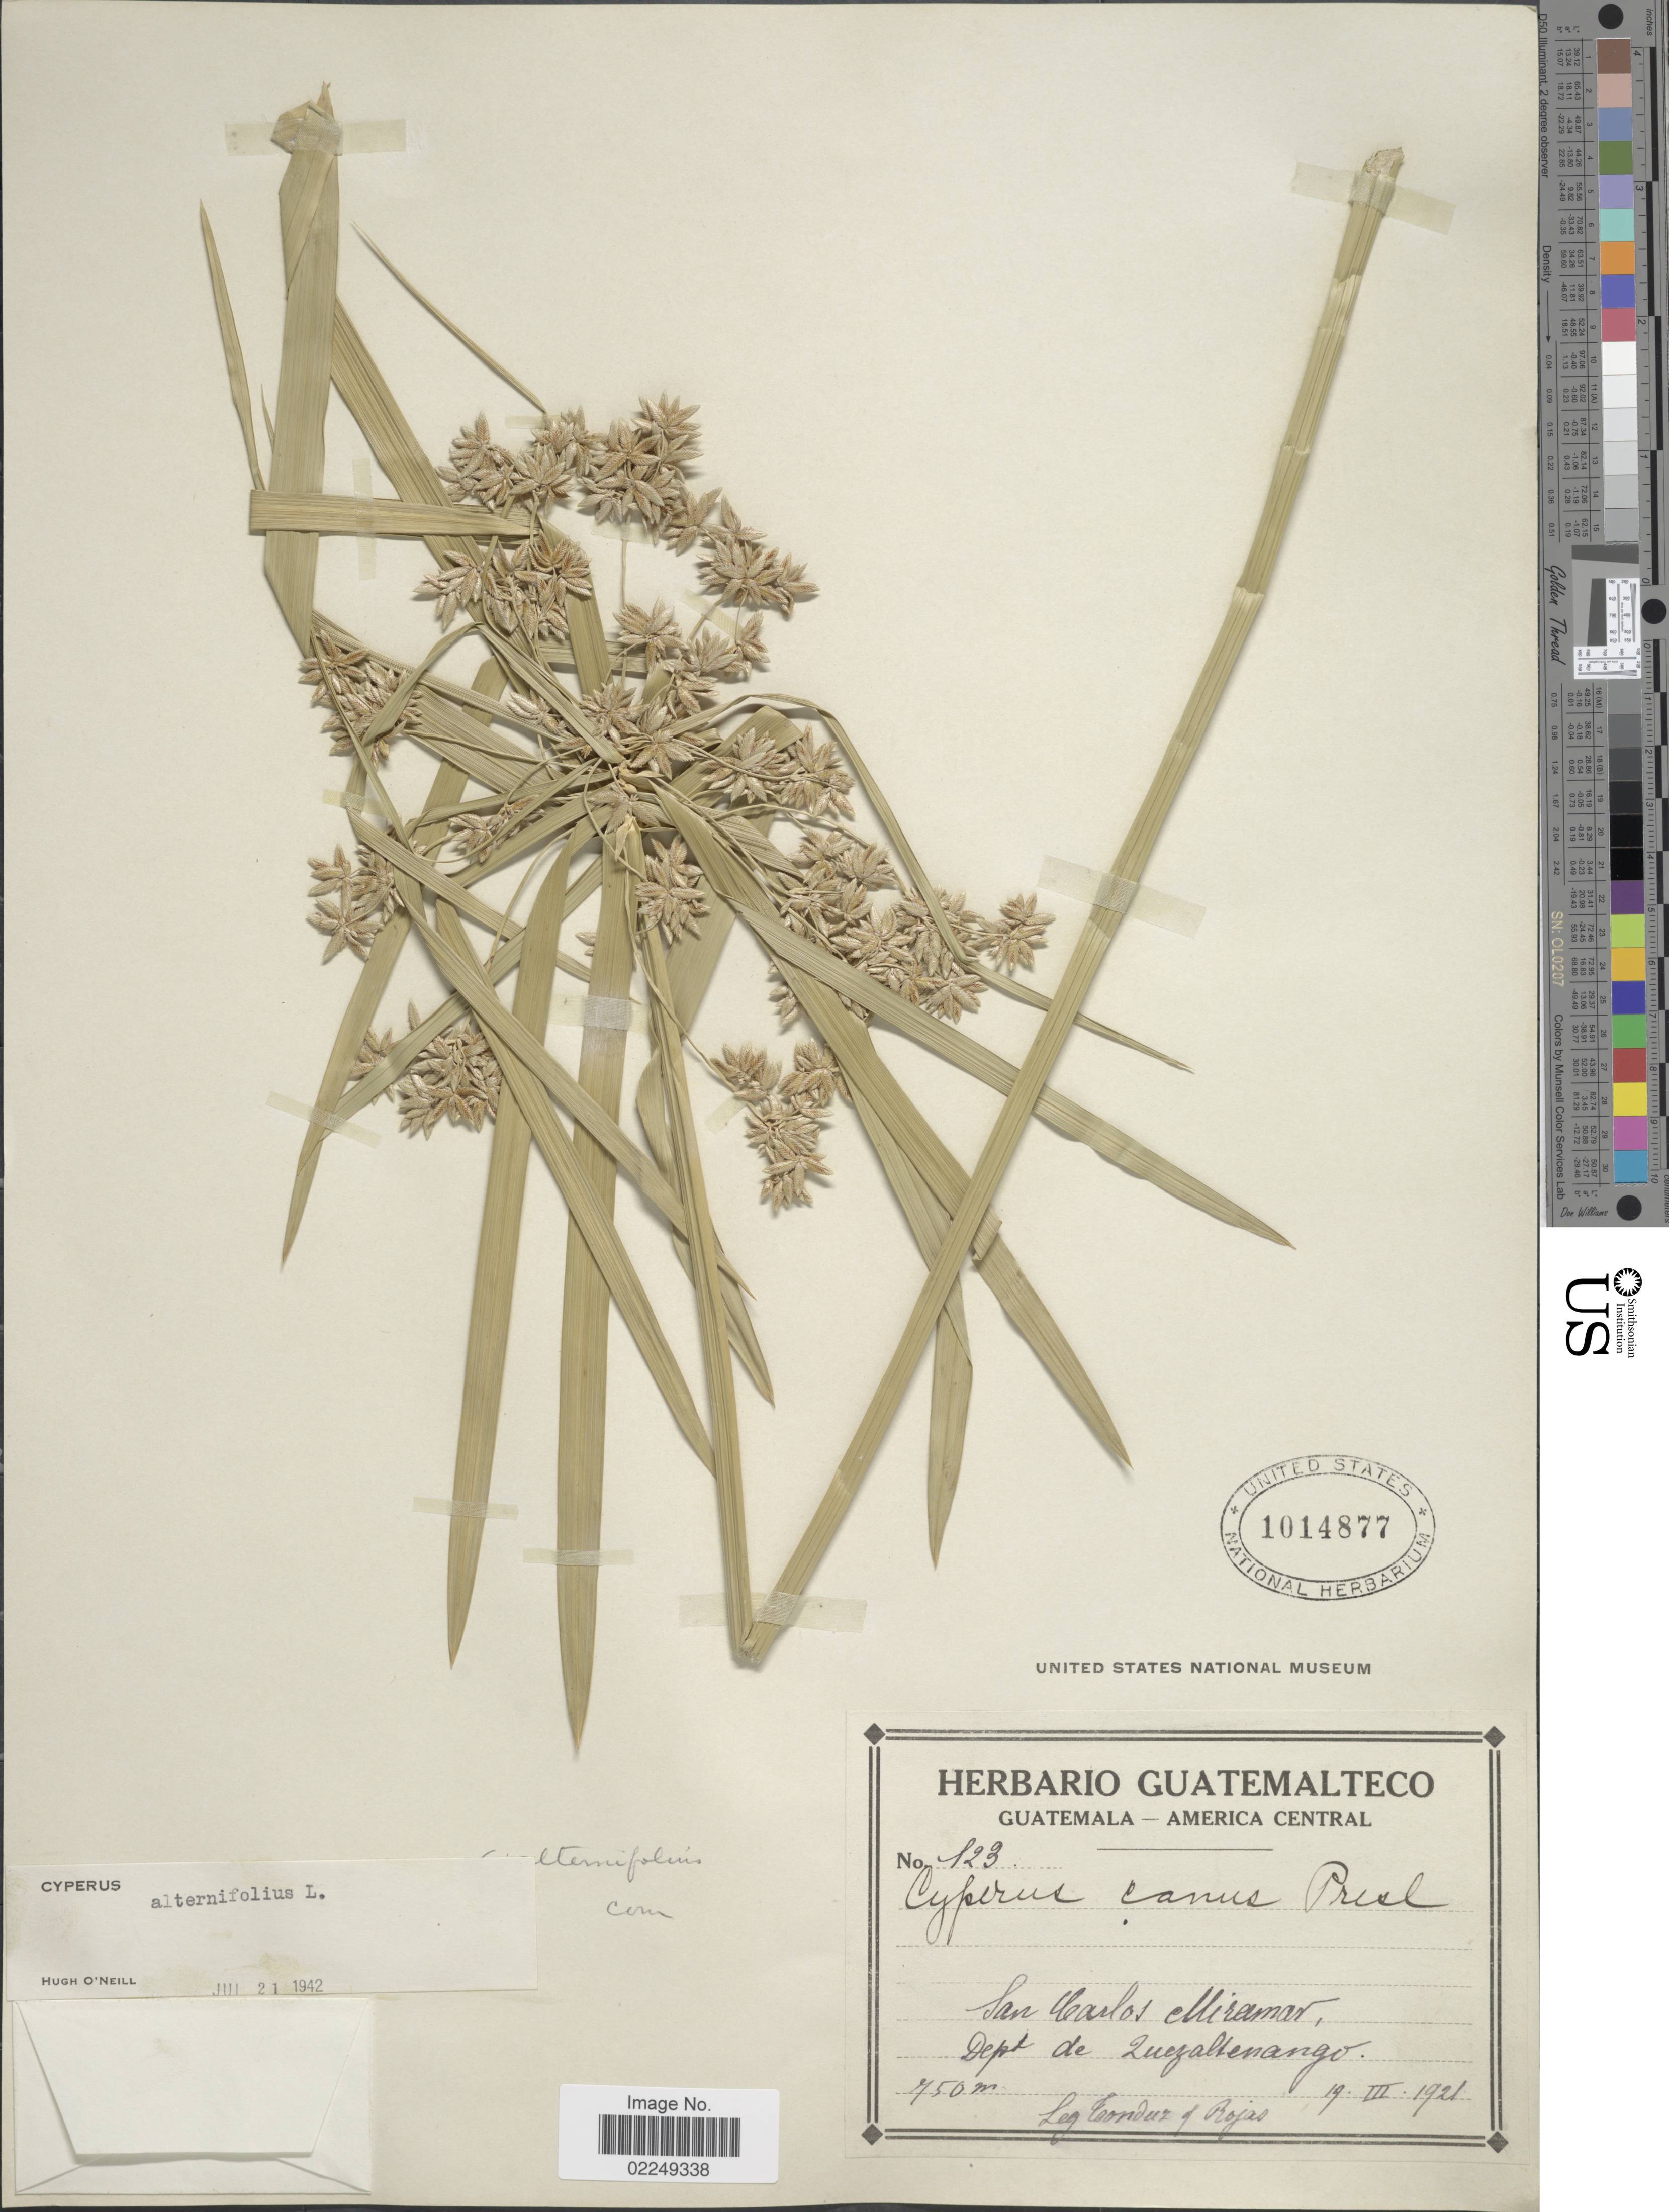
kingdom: Plantae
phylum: Tracheophyta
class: Liliopsida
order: Poales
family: Cyperaceae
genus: Cyperus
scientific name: Cyperus involucratus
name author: Rottb.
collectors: A. Tonduz & Rojas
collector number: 123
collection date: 1921-03-19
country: Guatemala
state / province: Quetzaltenango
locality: San Carlos Miramar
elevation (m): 750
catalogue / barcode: US 1014877